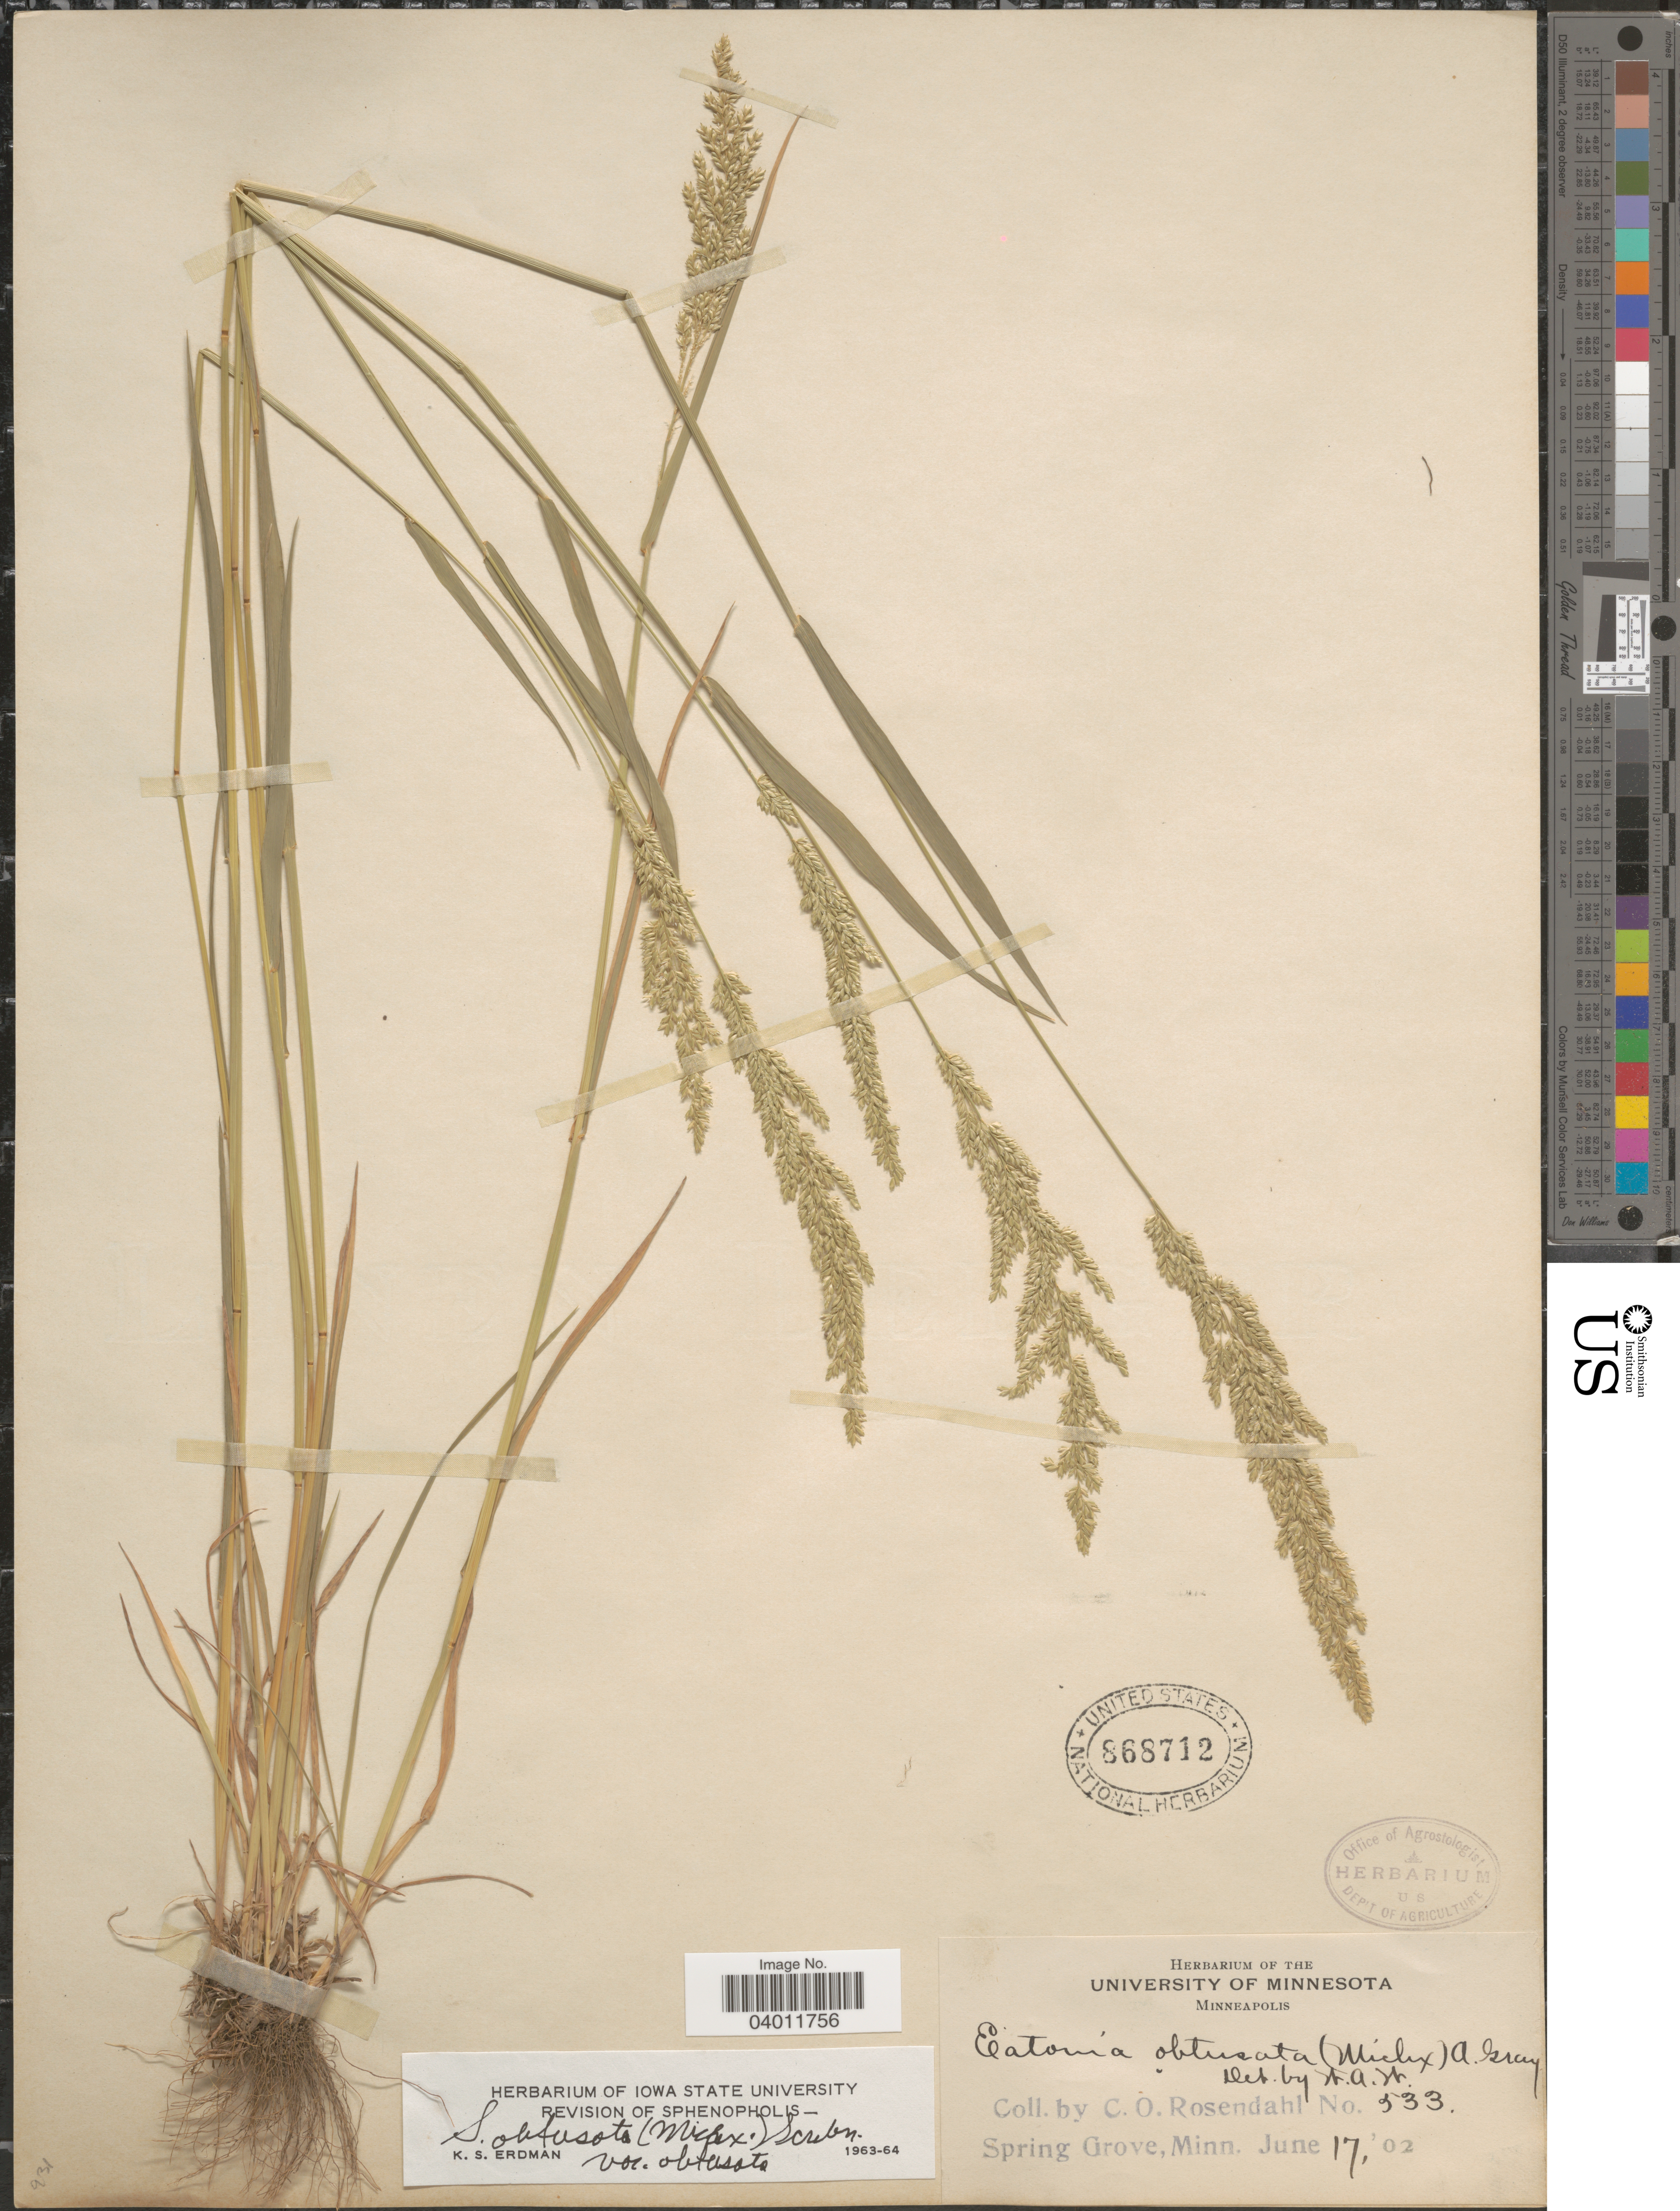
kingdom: Plantae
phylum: Tracheophyta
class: Liliopsida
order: Poales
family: Poaceae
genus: Sphenopholis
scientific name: Sphenopholis obtusata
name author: (Michx.) Scribn.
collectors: C. O. Rosendahl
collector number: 533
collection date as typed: Transcribed d/m/y: 17/6/2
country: United States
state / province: Minnesota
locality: Spring Grove.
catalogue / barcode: US 868712